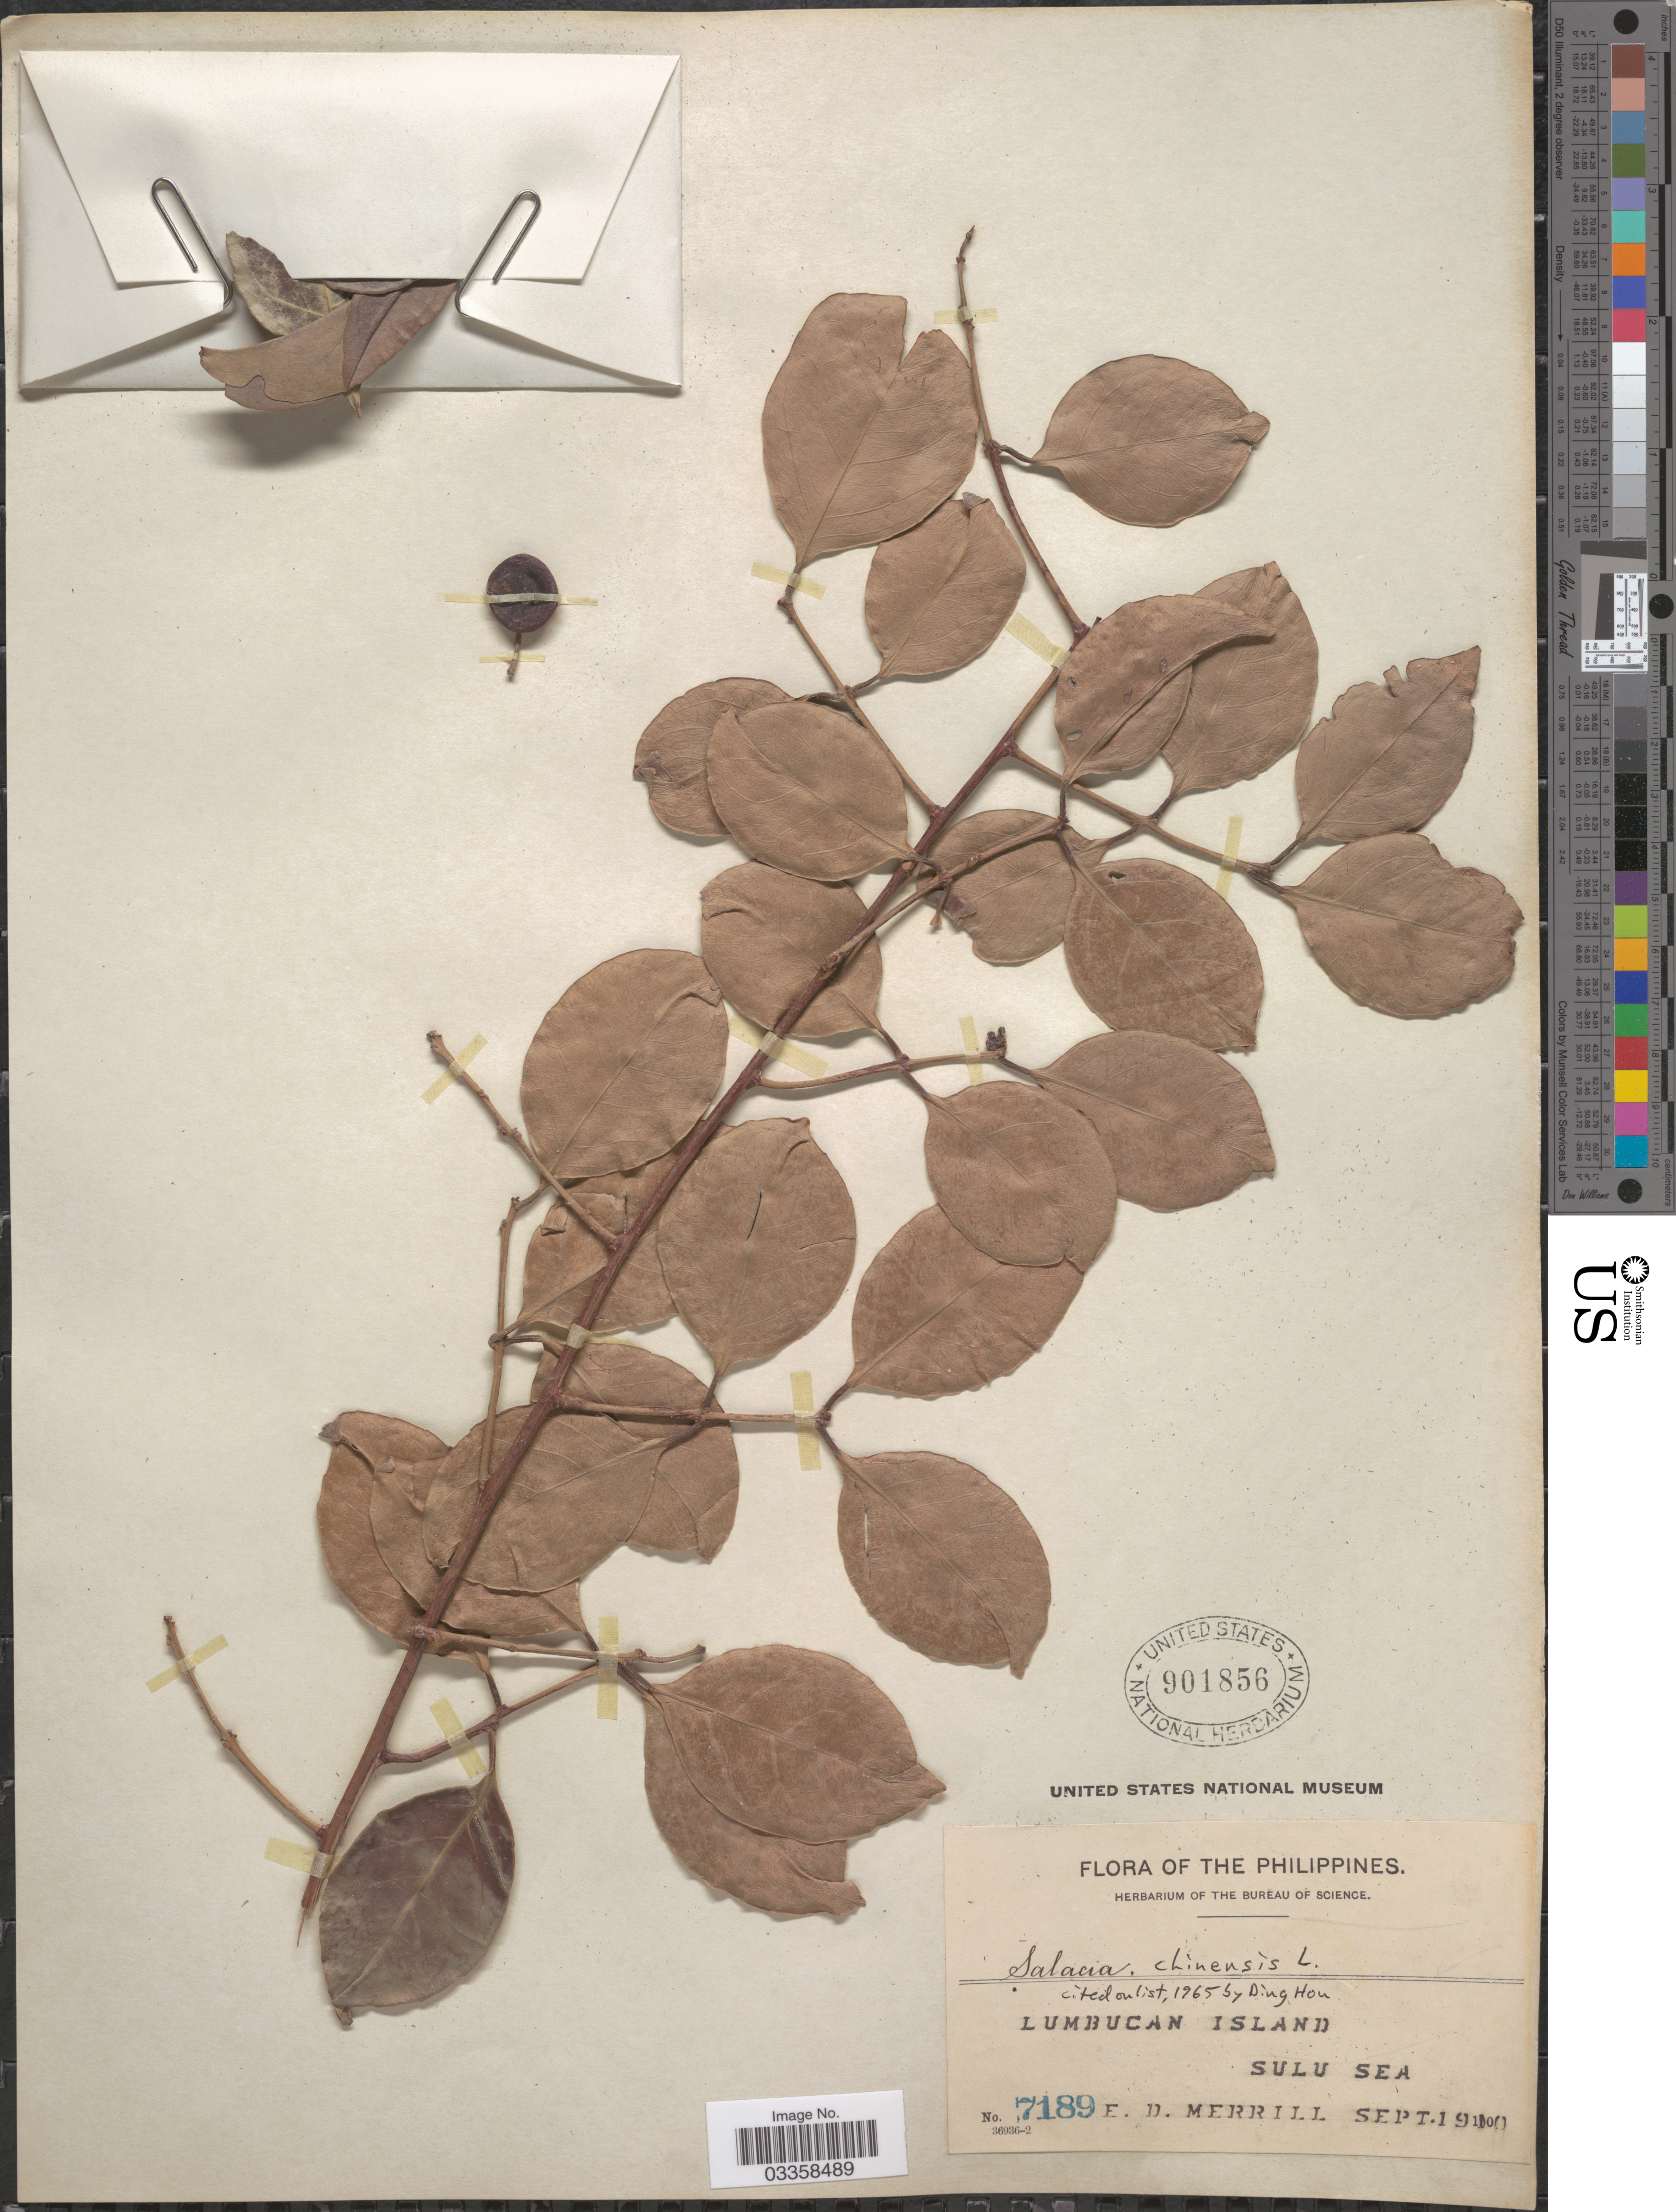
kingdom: Plantae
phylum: Tracheophyta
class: Magnoliopsida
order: Celastrales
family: Celastraceae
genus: Salacia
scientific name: Salacia chinensis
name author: L.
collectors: E. D. Merrill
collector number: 7189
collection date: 1910-09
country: Philippines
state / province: Muslim Mindanao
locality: Lumbucan Island. Sulu Sea.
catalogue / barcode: US 901856